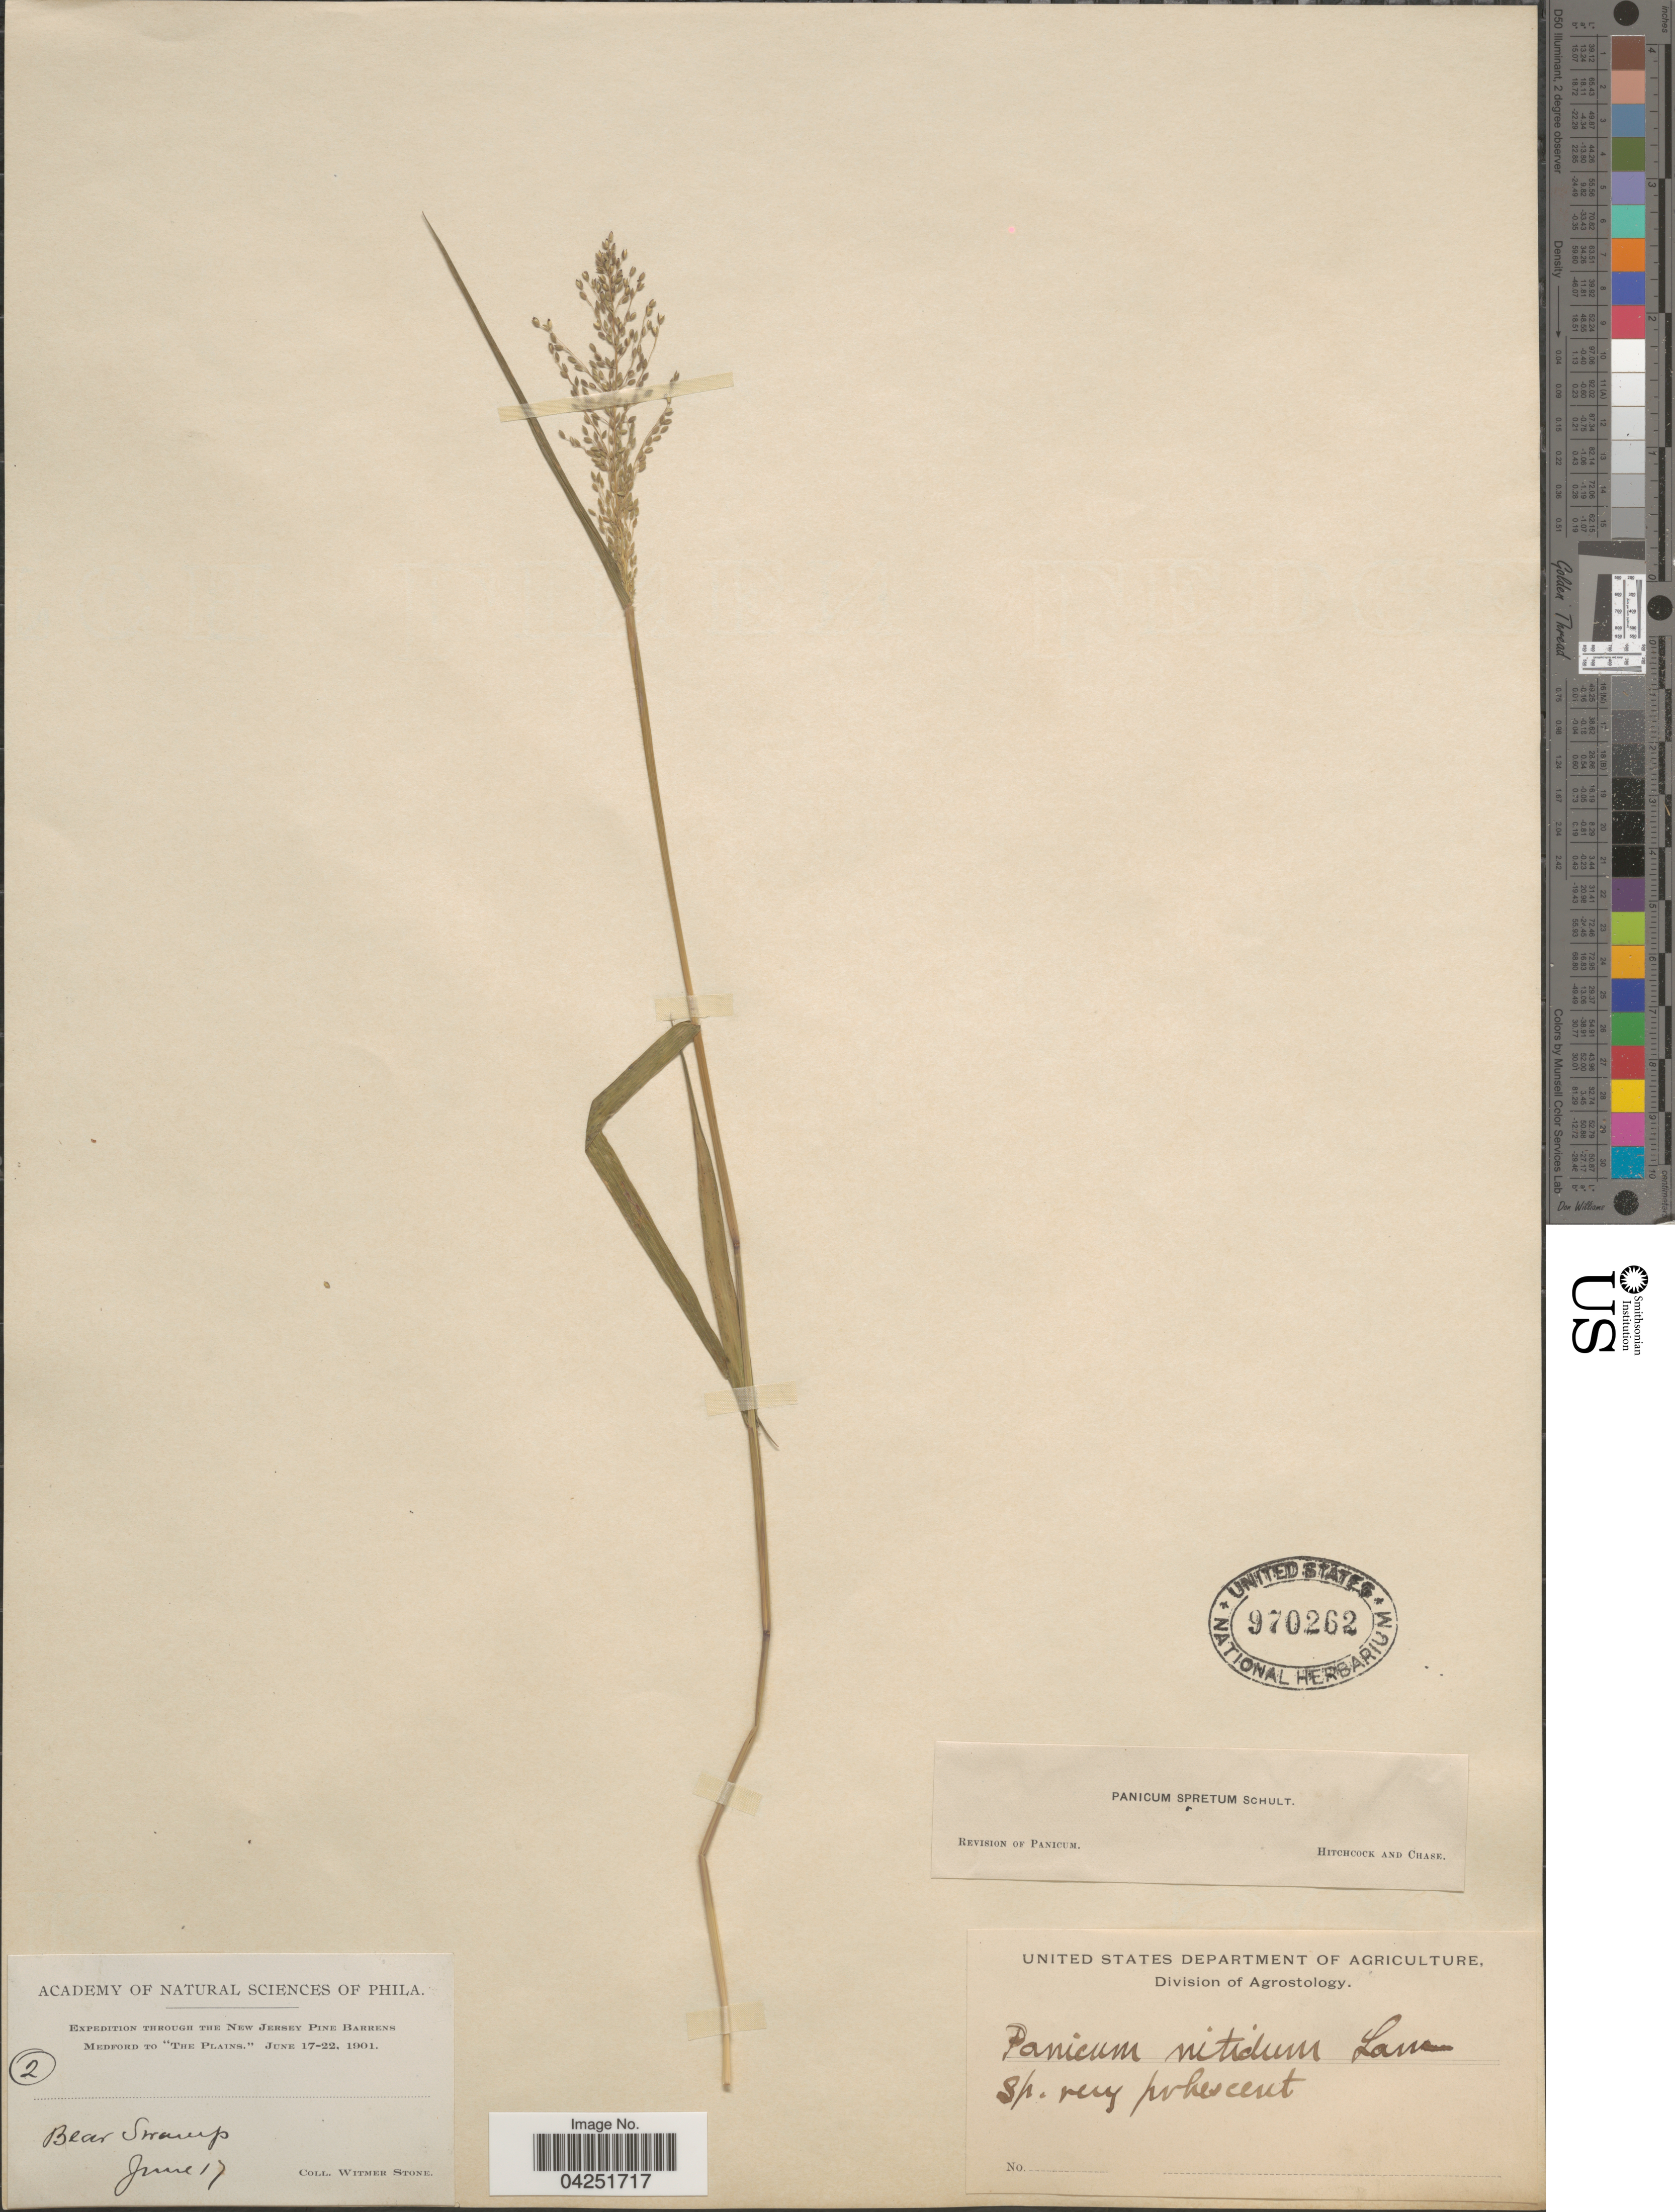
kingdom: Plantae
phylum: Tracheophyta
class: Liliopsida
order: Poales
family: Poaceae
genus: Dichanthelium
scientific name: Dichanthelium acuminatum var. densiflorum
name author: (Rand & Redfield) Gould & C.A. Clark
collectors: W. Stone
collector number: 2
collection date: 1901-06-17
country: United States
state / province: New Jersey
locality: Expedition through the New Jersey Pine Barrens Medford to "The Plains". Bear Swamp.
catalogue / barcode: US 970262